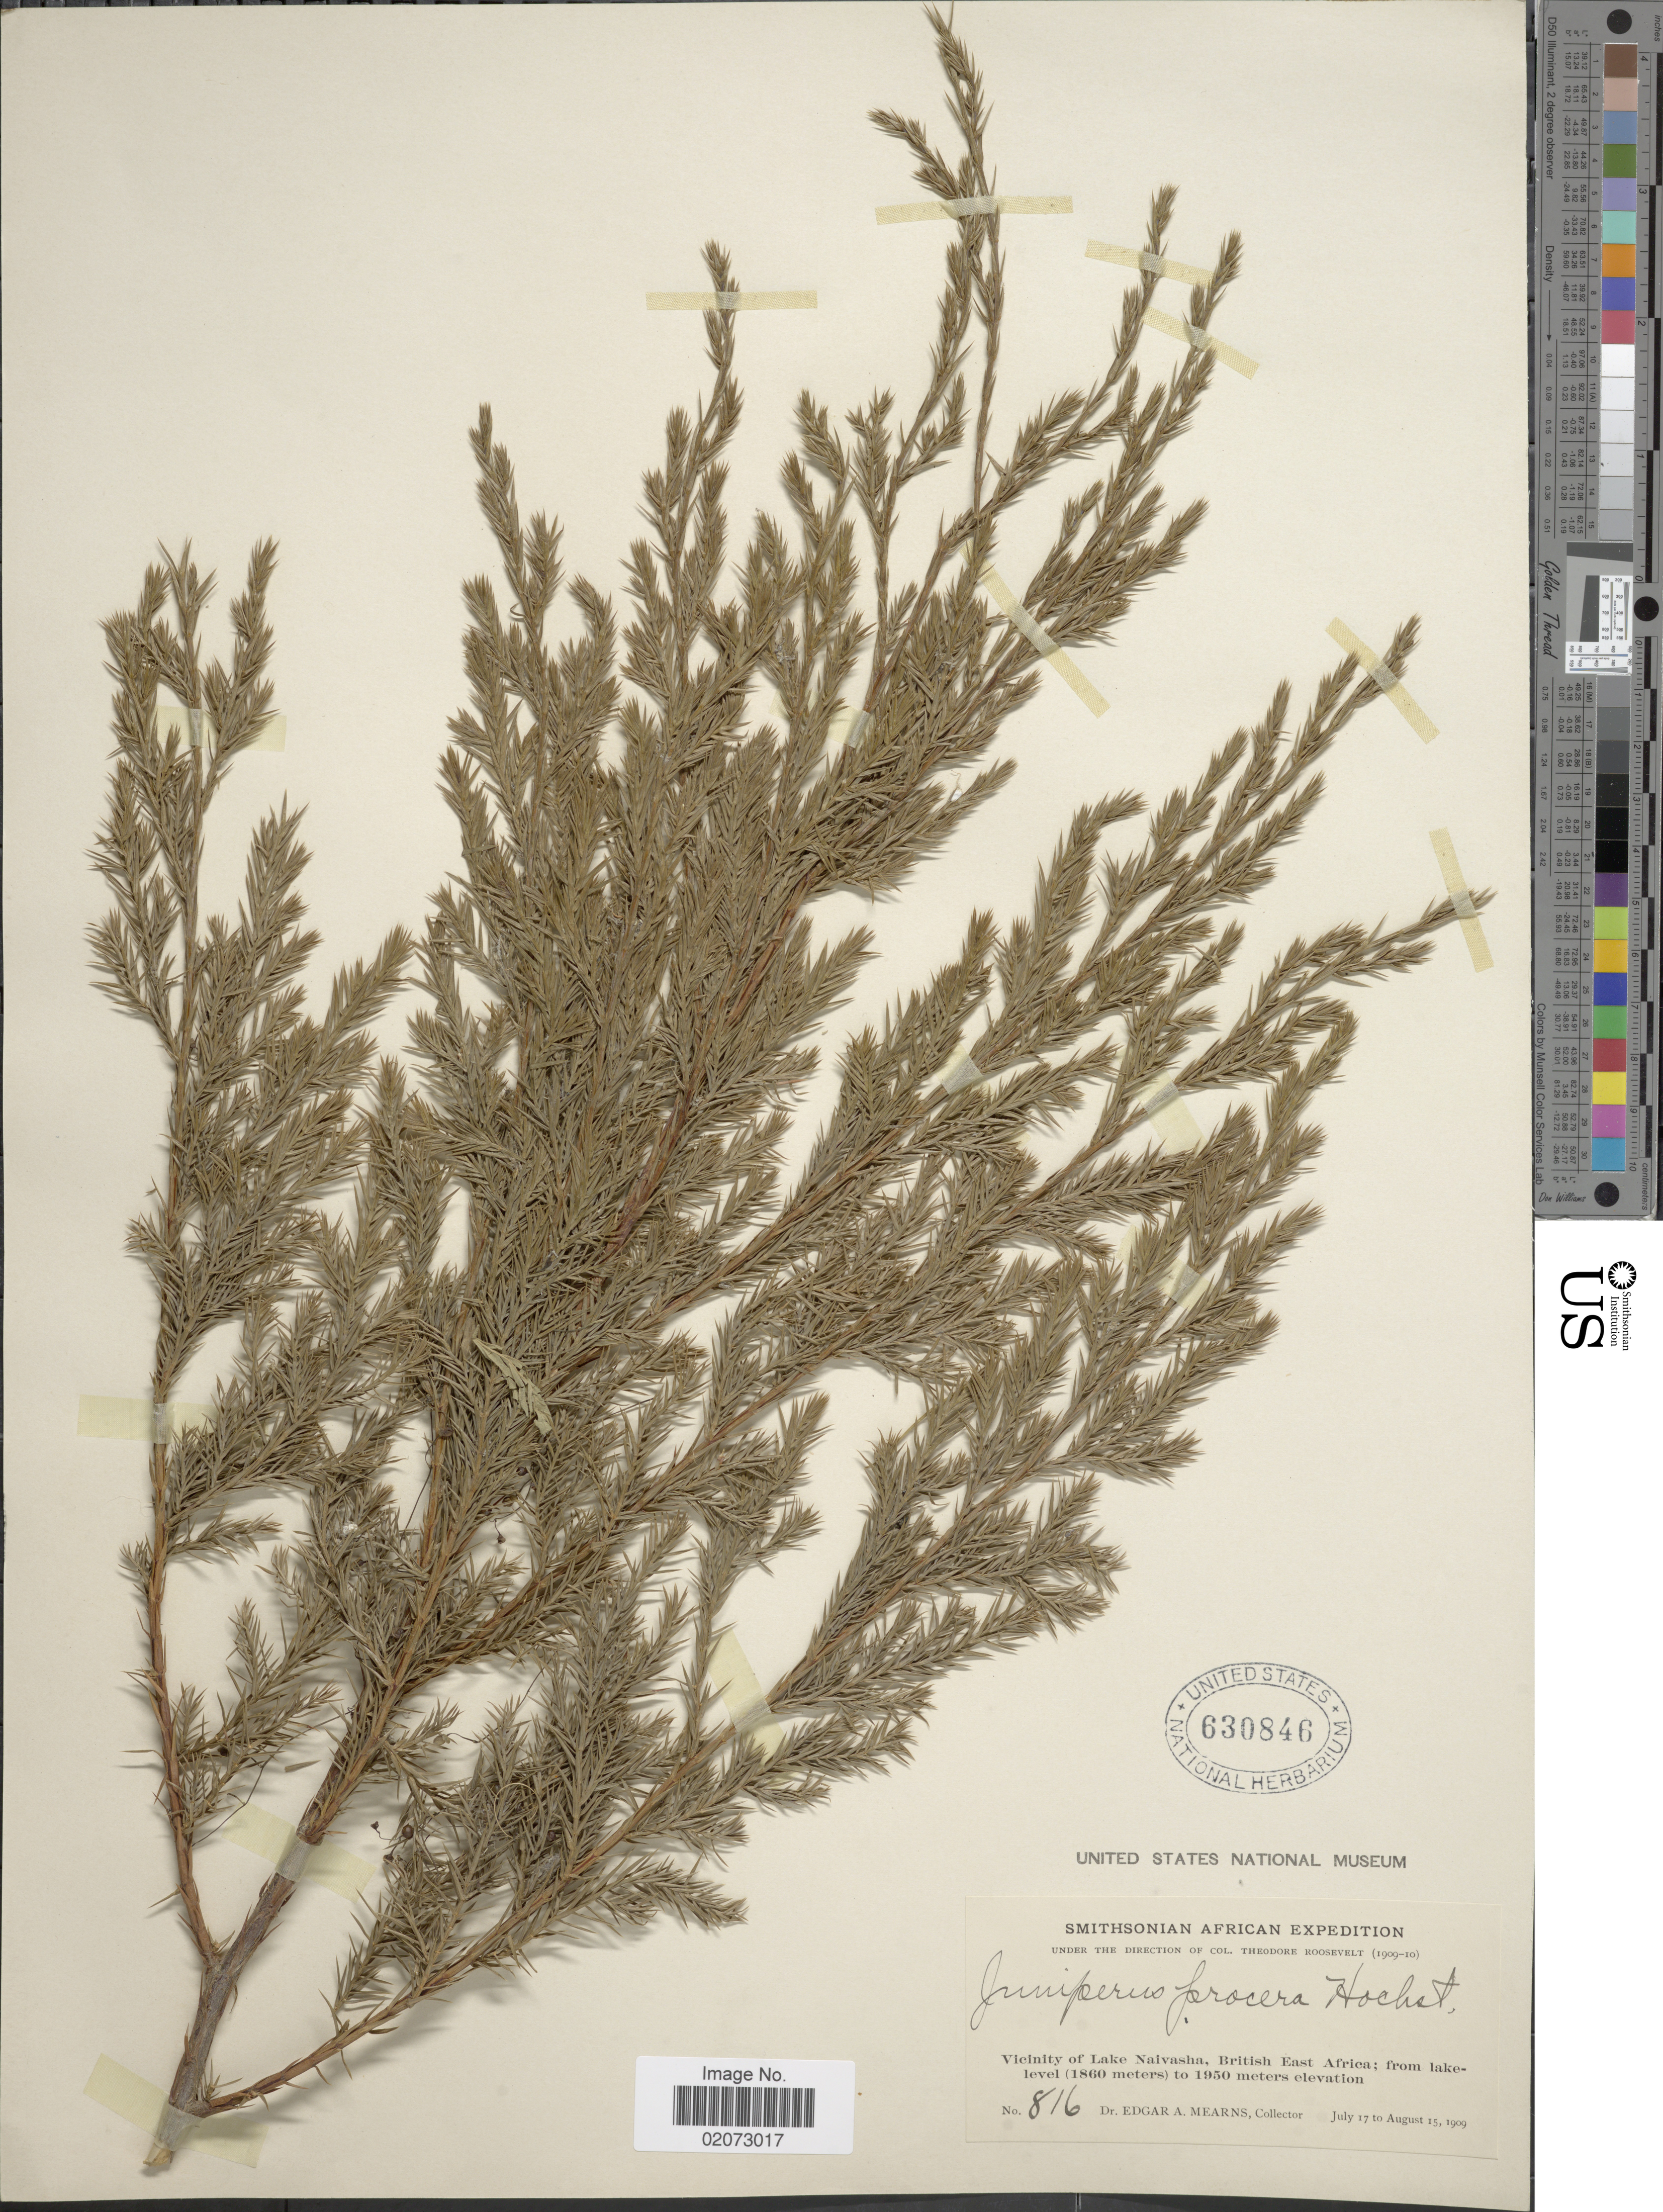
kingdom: Plantae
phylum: Tracheophyta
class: Pinopsida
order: Pinales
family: Cupressaceae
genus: Juniperus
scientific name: Juniperus procera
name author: Hochst. ex Endl.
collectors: E. A. Mearns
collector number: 816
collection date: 1909-07-17/1909-08-15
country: Kenya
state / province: Nakuru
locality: Vicinity of Lake Naivasha, British East Africa.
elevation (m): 1860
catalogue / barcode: US 630846